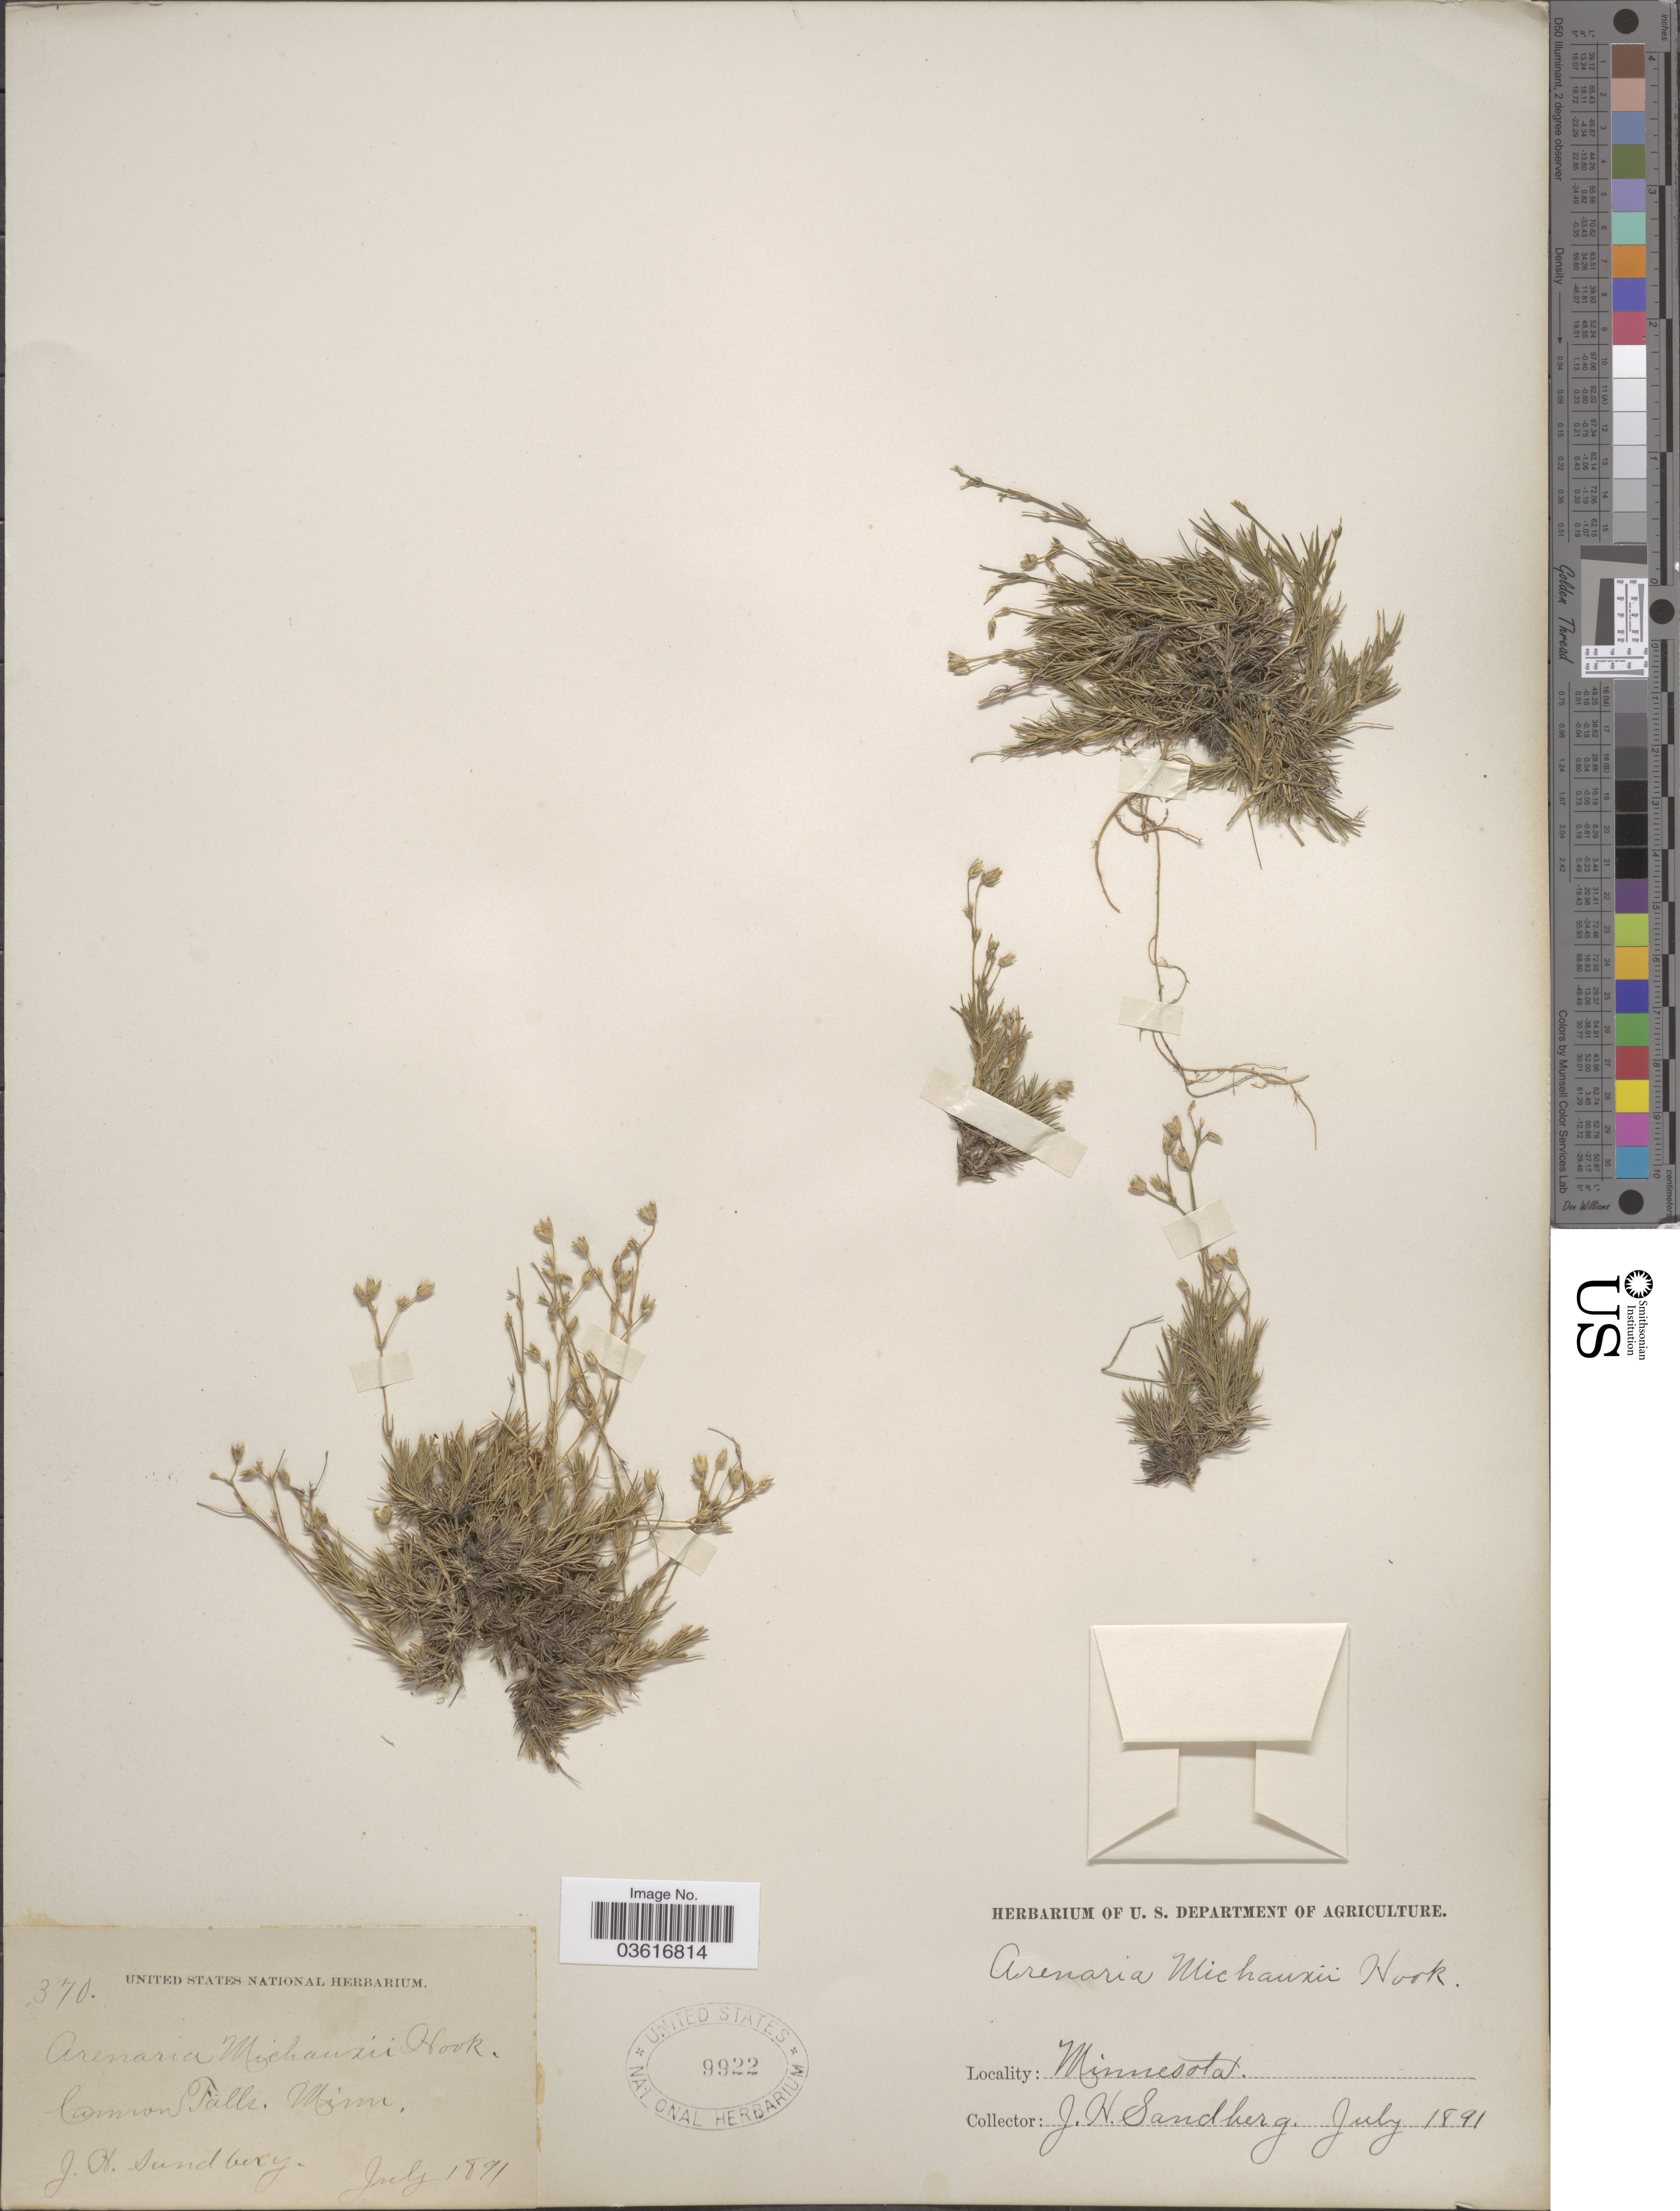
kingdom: Plantae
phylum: Tracheophyta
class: Magnoliopsida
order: Caryophyllales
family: Caryophyllaceae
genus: Minuartia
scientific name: Minuartia stricta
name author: (Sw.) Hiern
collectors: J. H. Sandberg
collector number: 370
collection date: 1891-07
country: United States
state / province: Minnesota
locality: Cannon Falls.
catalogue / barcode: US 9922